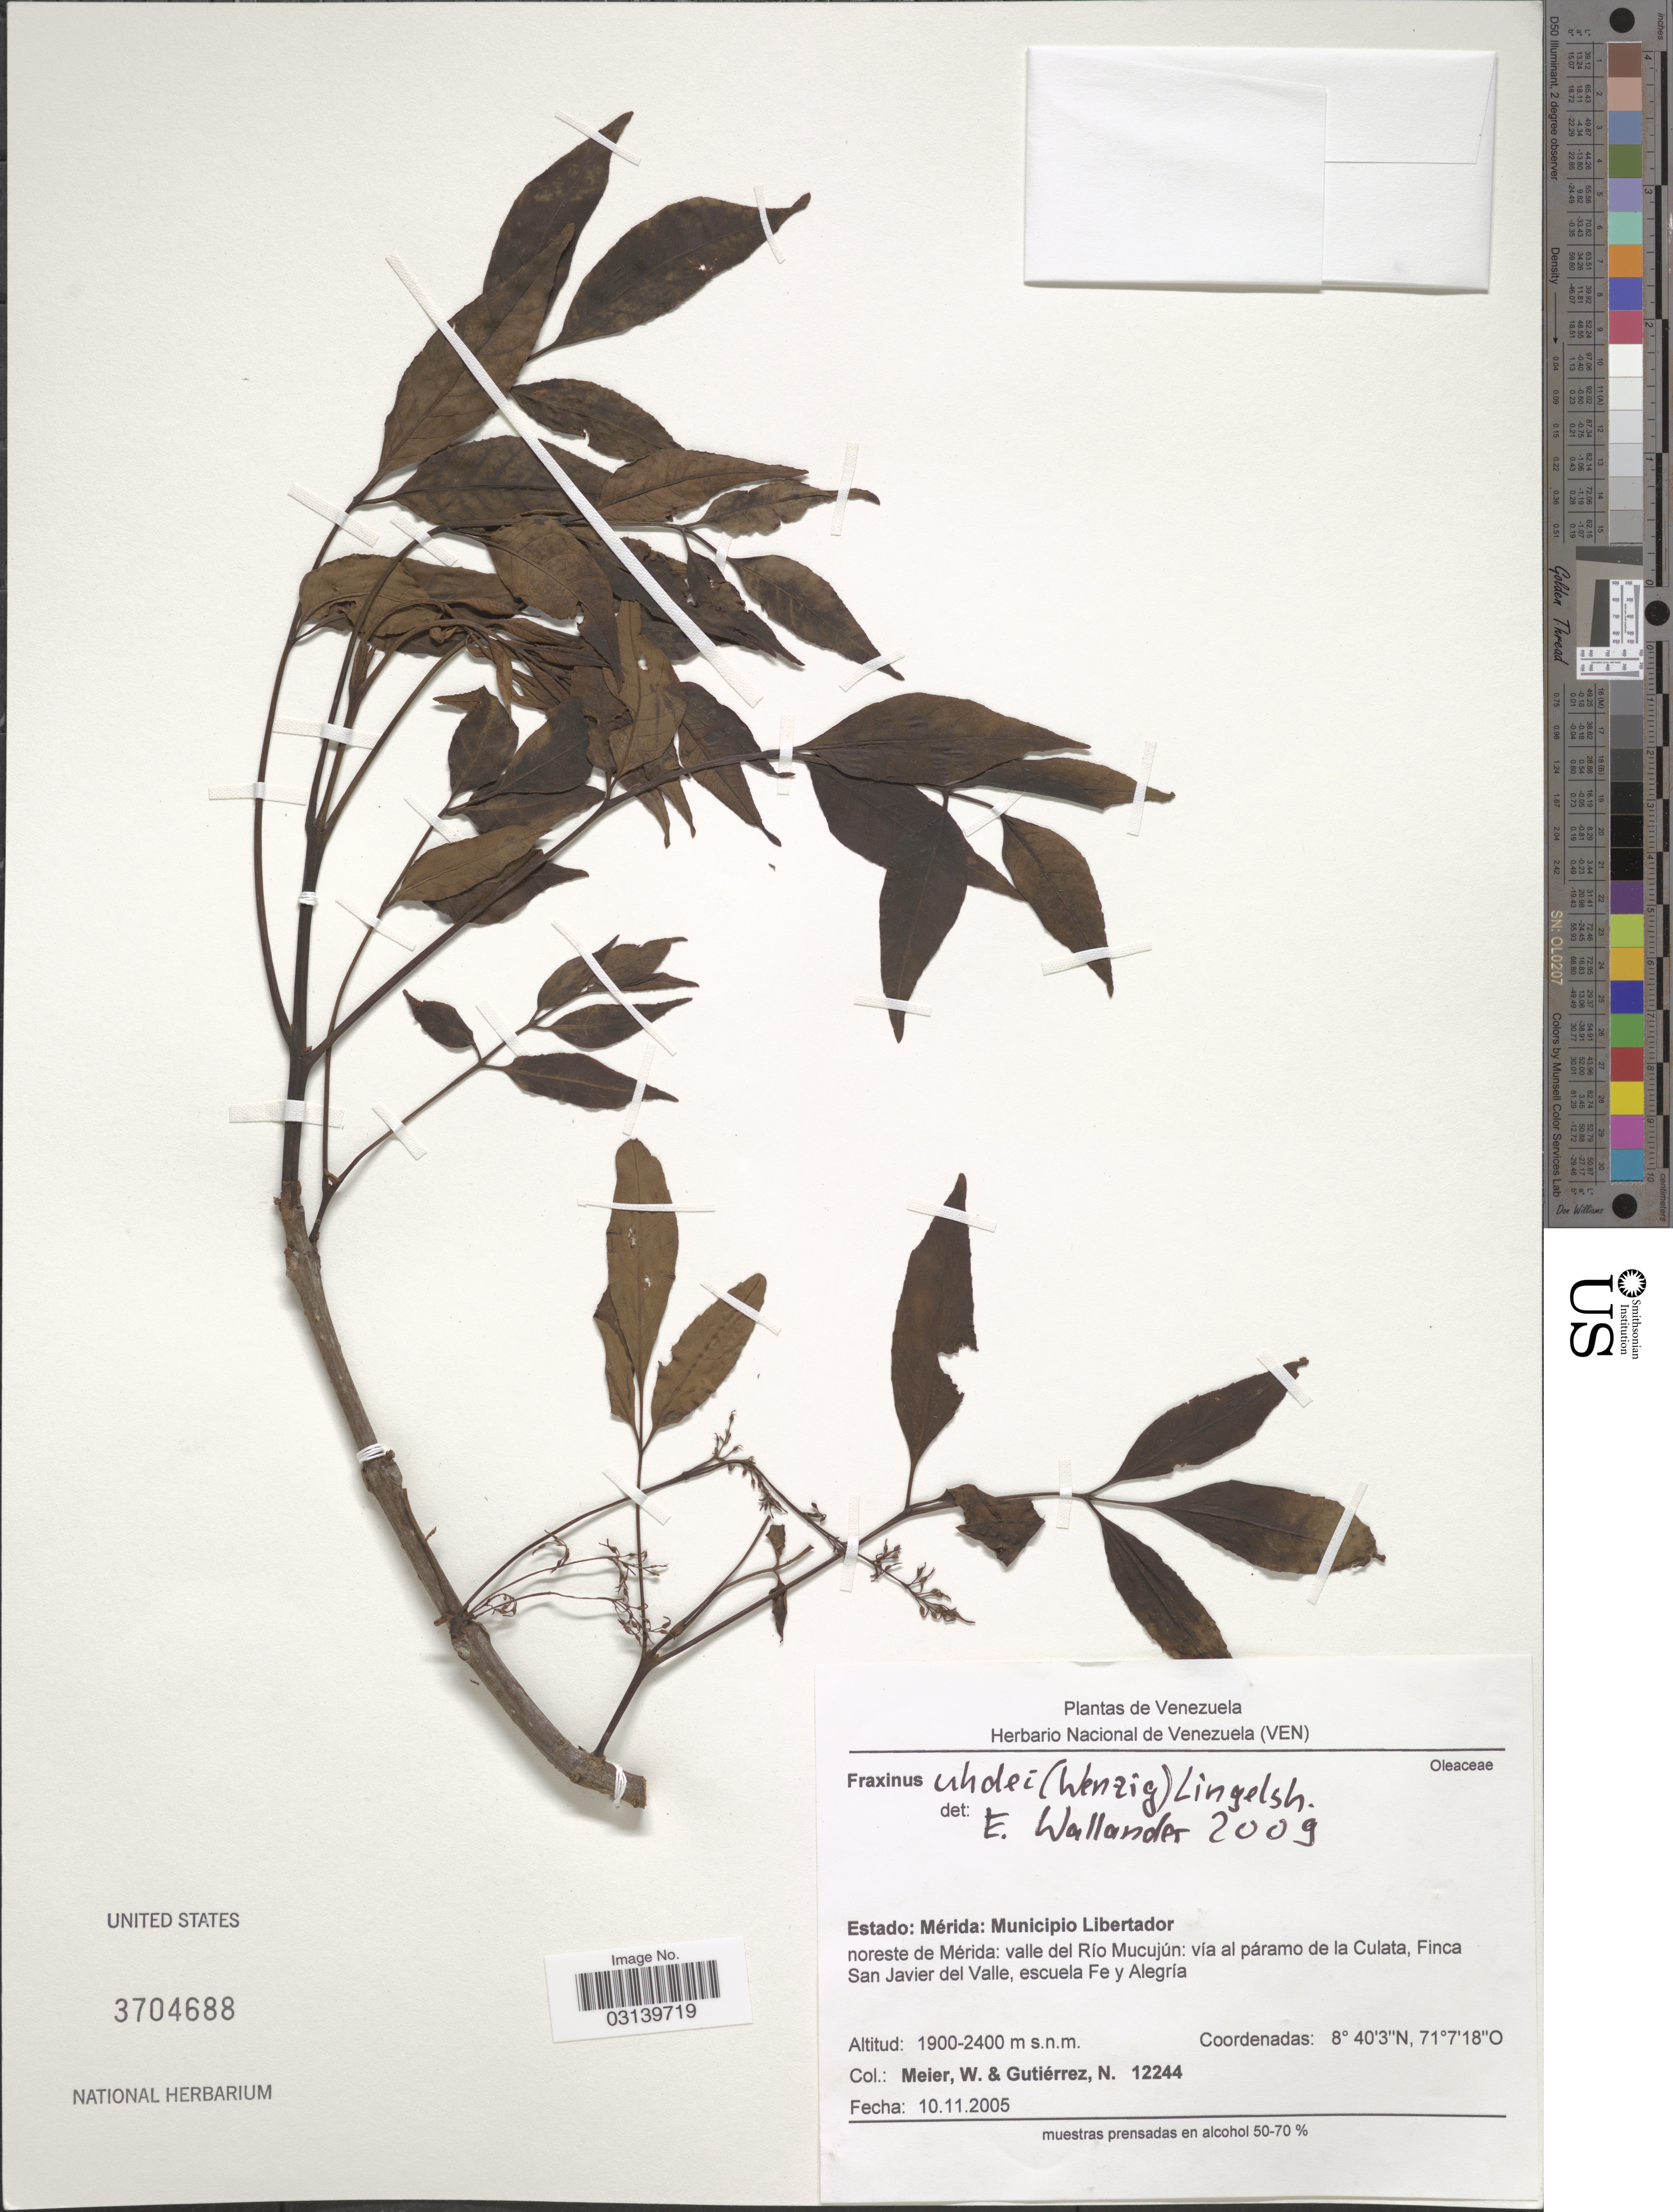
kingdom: Plantae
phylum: Tracheophyta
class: Magnoliopsida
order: Lamiales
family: Oleaceae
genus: Fraxinus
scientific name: Fraxinus uhdei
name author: (Wenz.) Lingelsh.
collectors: W. Meier & N. Gutierrez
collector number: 12244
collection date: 2005-11-10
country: Venezuela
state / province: Mérida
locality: Municipio Libertador, noreste de Mérida: valle del Río Mucujún: via al páramo de la Culata, Finca San Javier del Valle, escuela Fe y Alegría.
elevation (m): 1900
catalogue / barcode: US 3704688